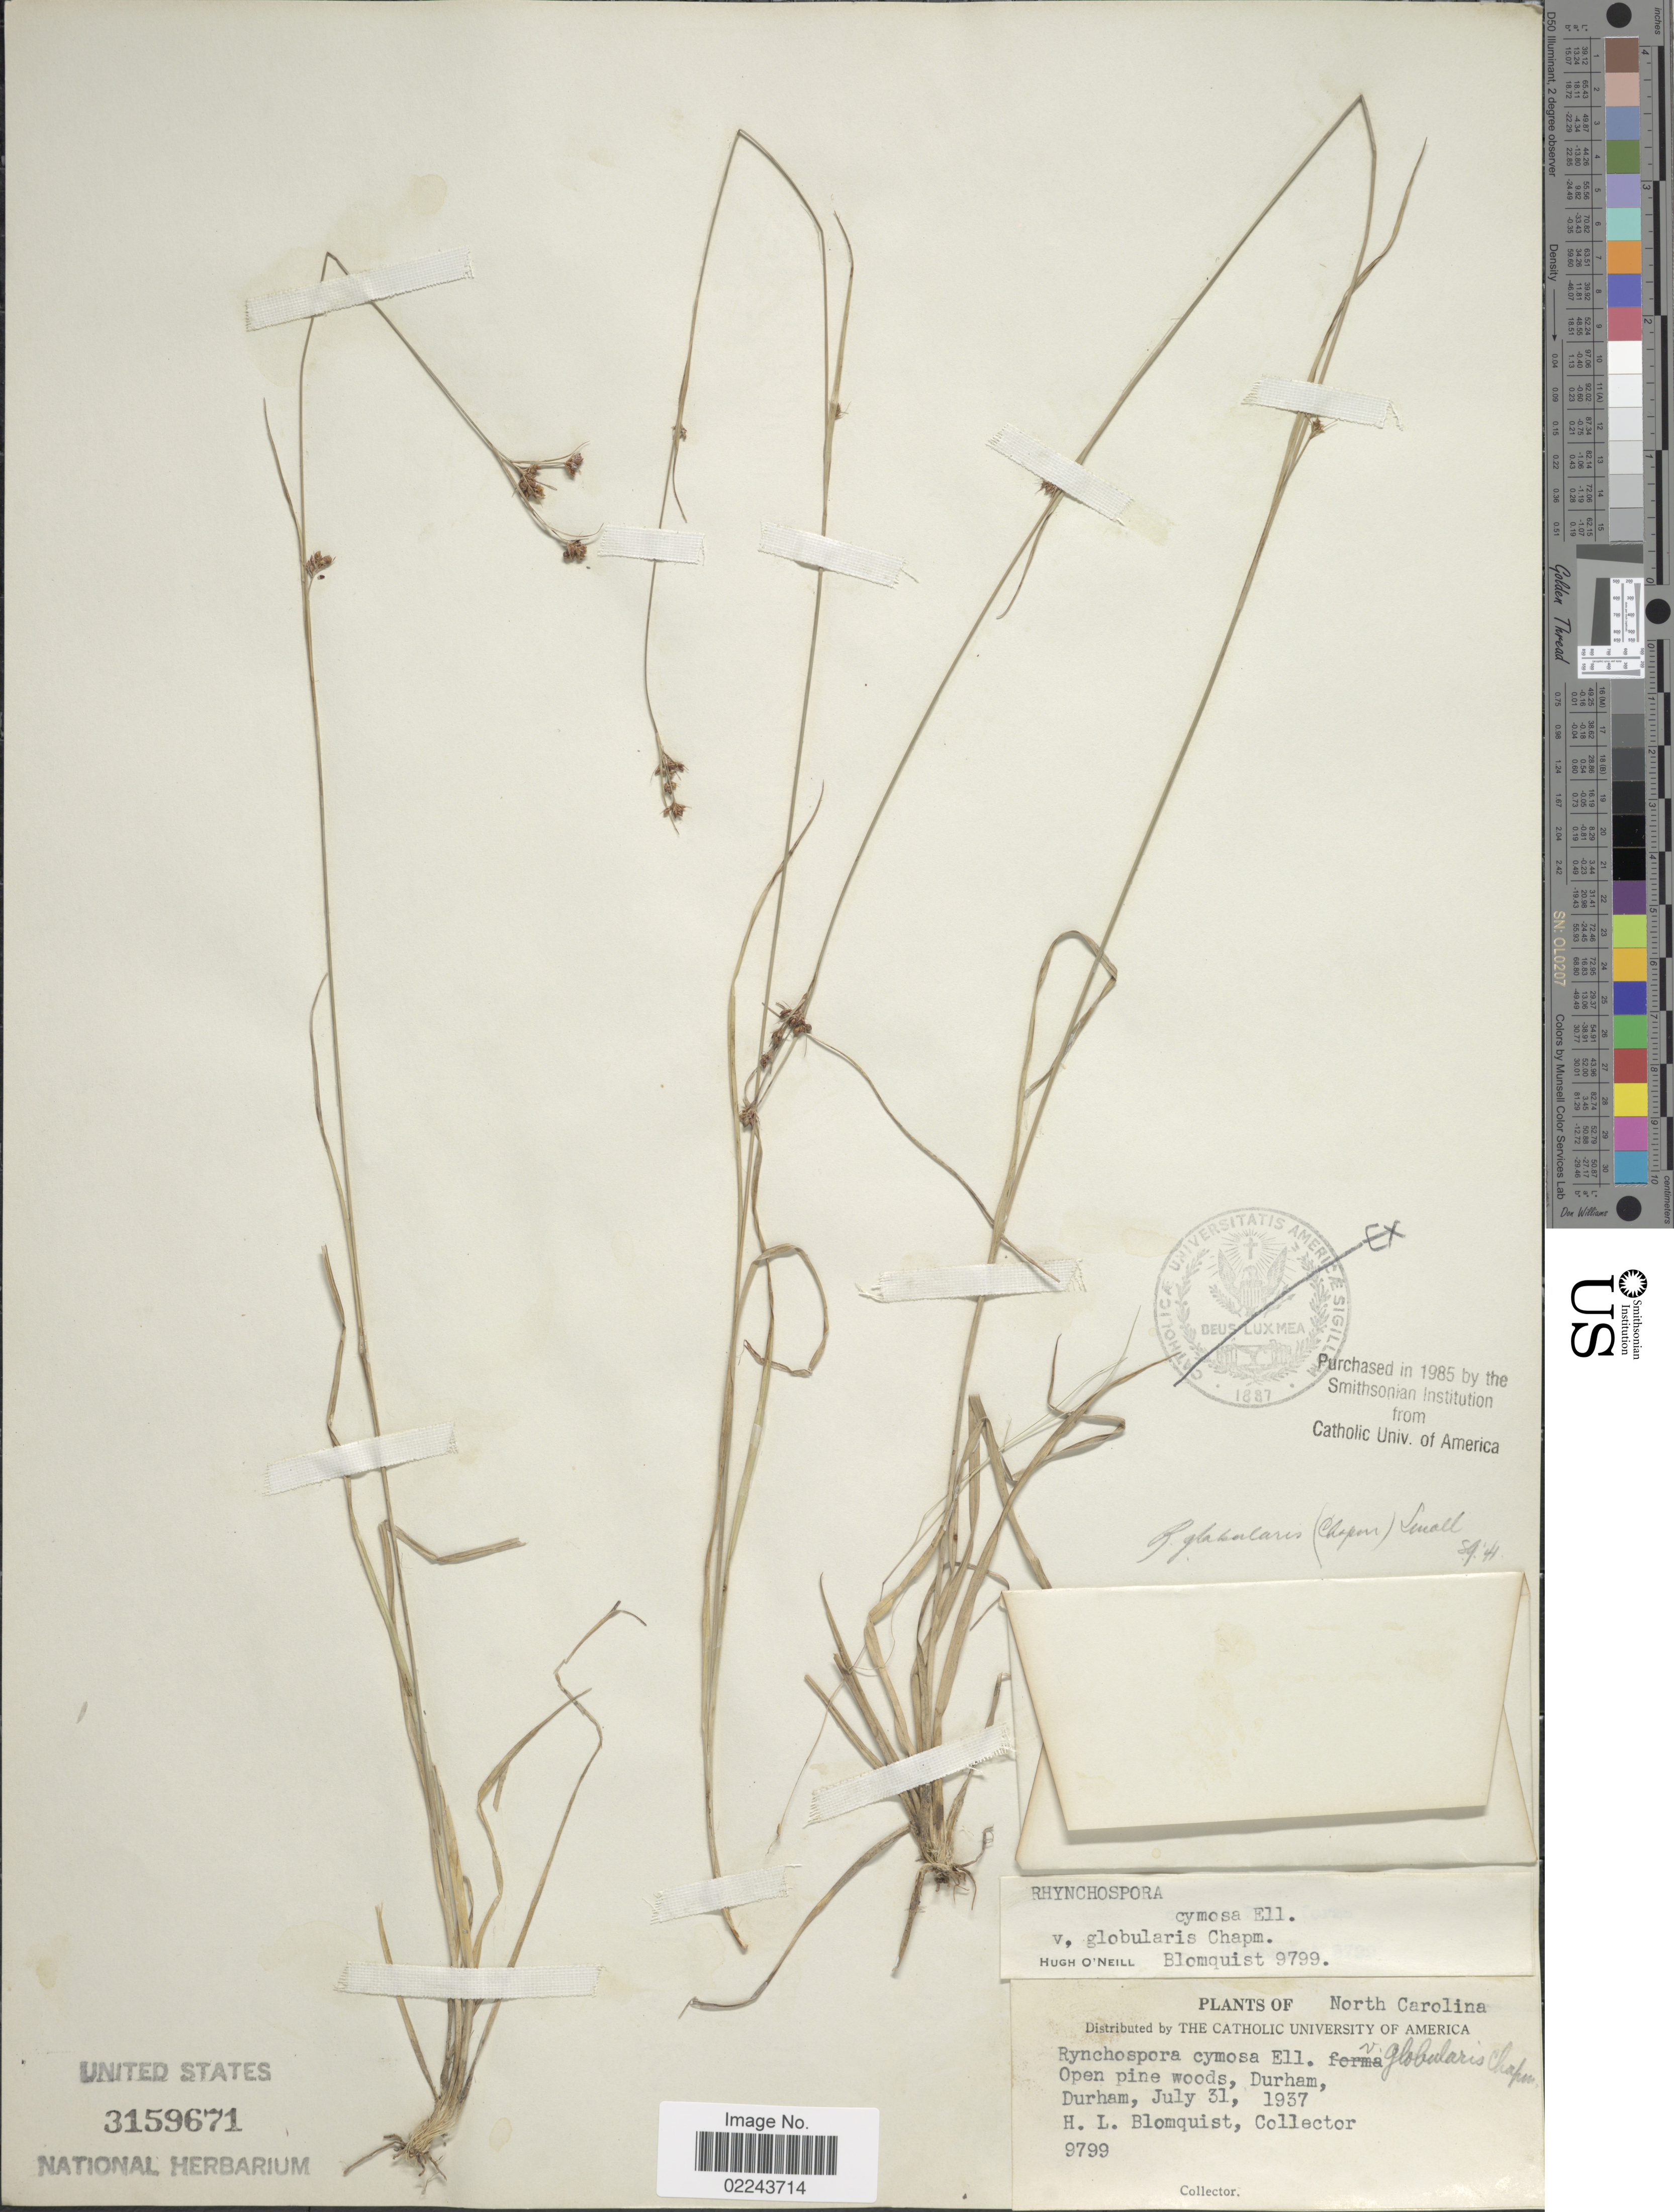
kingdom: Plantae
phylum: Tracheophyta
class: Liliopsida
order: Poales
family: Cyperaceae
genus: Rhynchospora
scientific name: Rhynchospora globularis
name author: (Chapm.) Small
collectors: H. Blomquist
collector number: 9799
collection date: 1937-07-31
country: United States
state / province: North Carolina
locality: Durham, Durham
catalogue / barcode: US 3159671